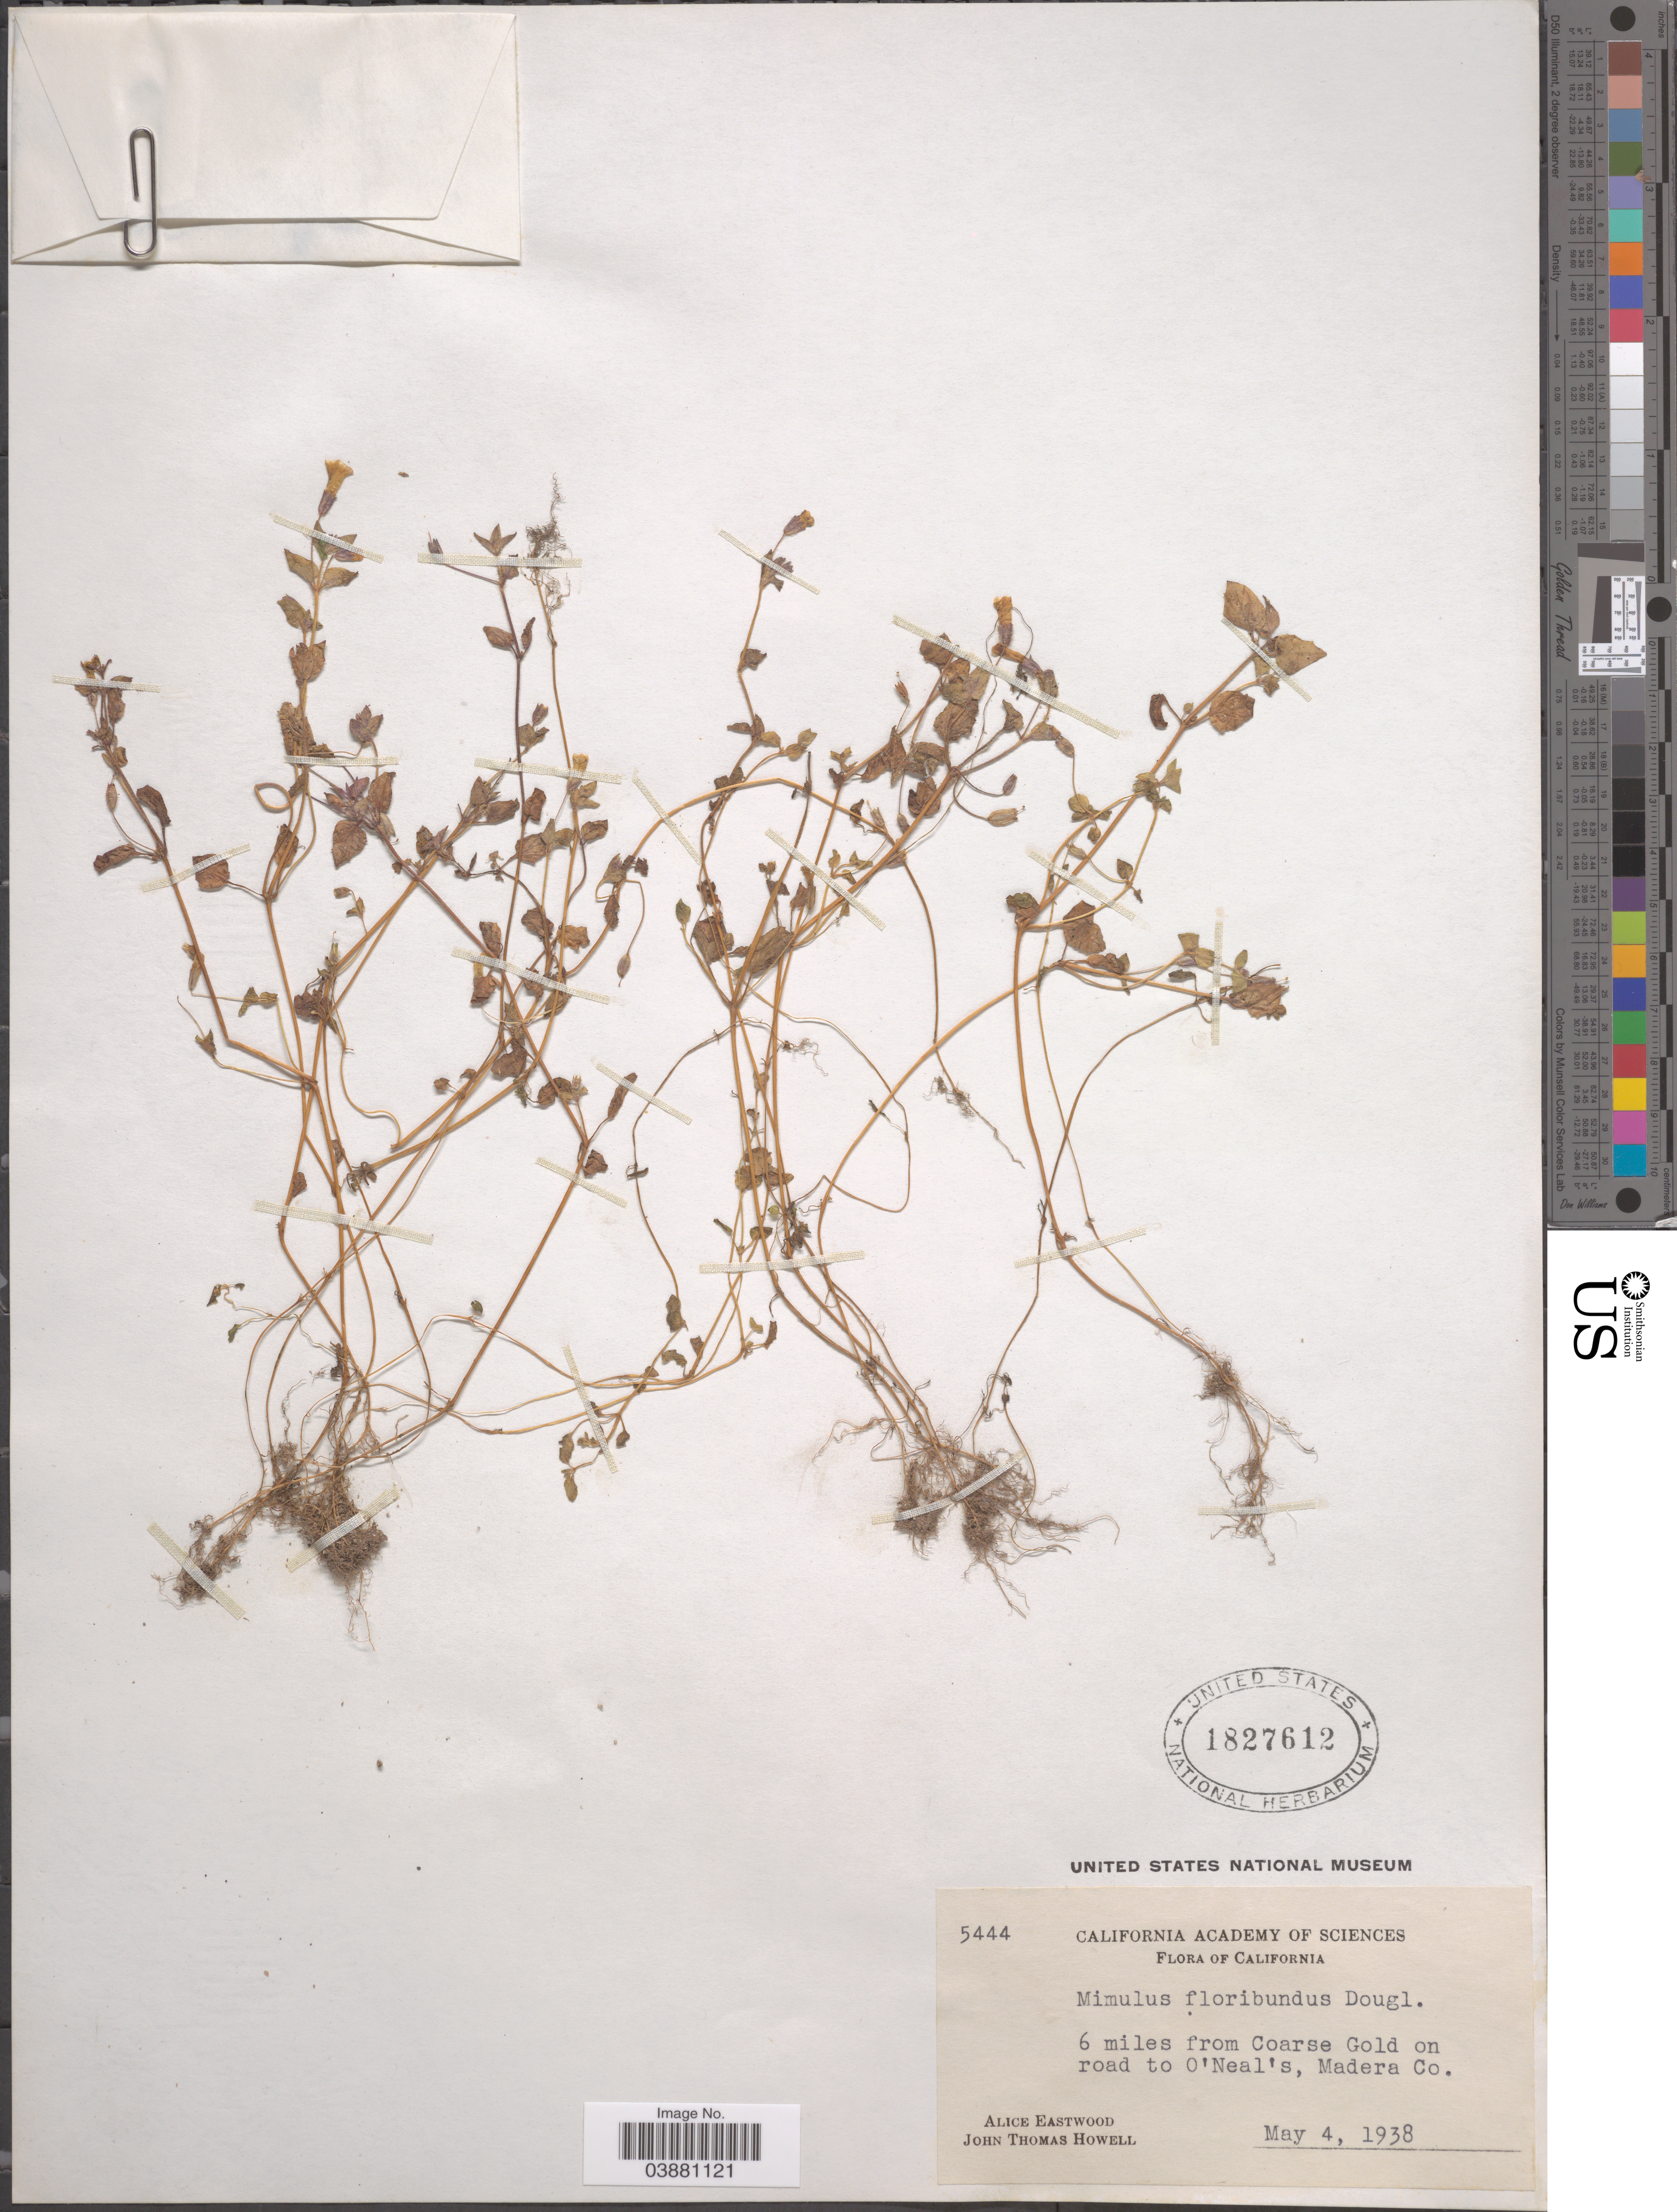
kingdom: Plantae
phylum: Tracheophyta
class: Magnoliopsida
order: Lamiales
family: Phrymaceae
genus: Mimulus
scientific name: Mimulus floribundus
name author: Douglas ex Lindl.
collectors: A. Eastwood & J. T. Howell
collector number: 5444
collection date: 1938-05-04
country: United States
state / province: California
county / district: Madera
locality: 6 miles from Coarse Gold on road to O'Neal's, Madera Co.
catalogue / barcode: US 1827612